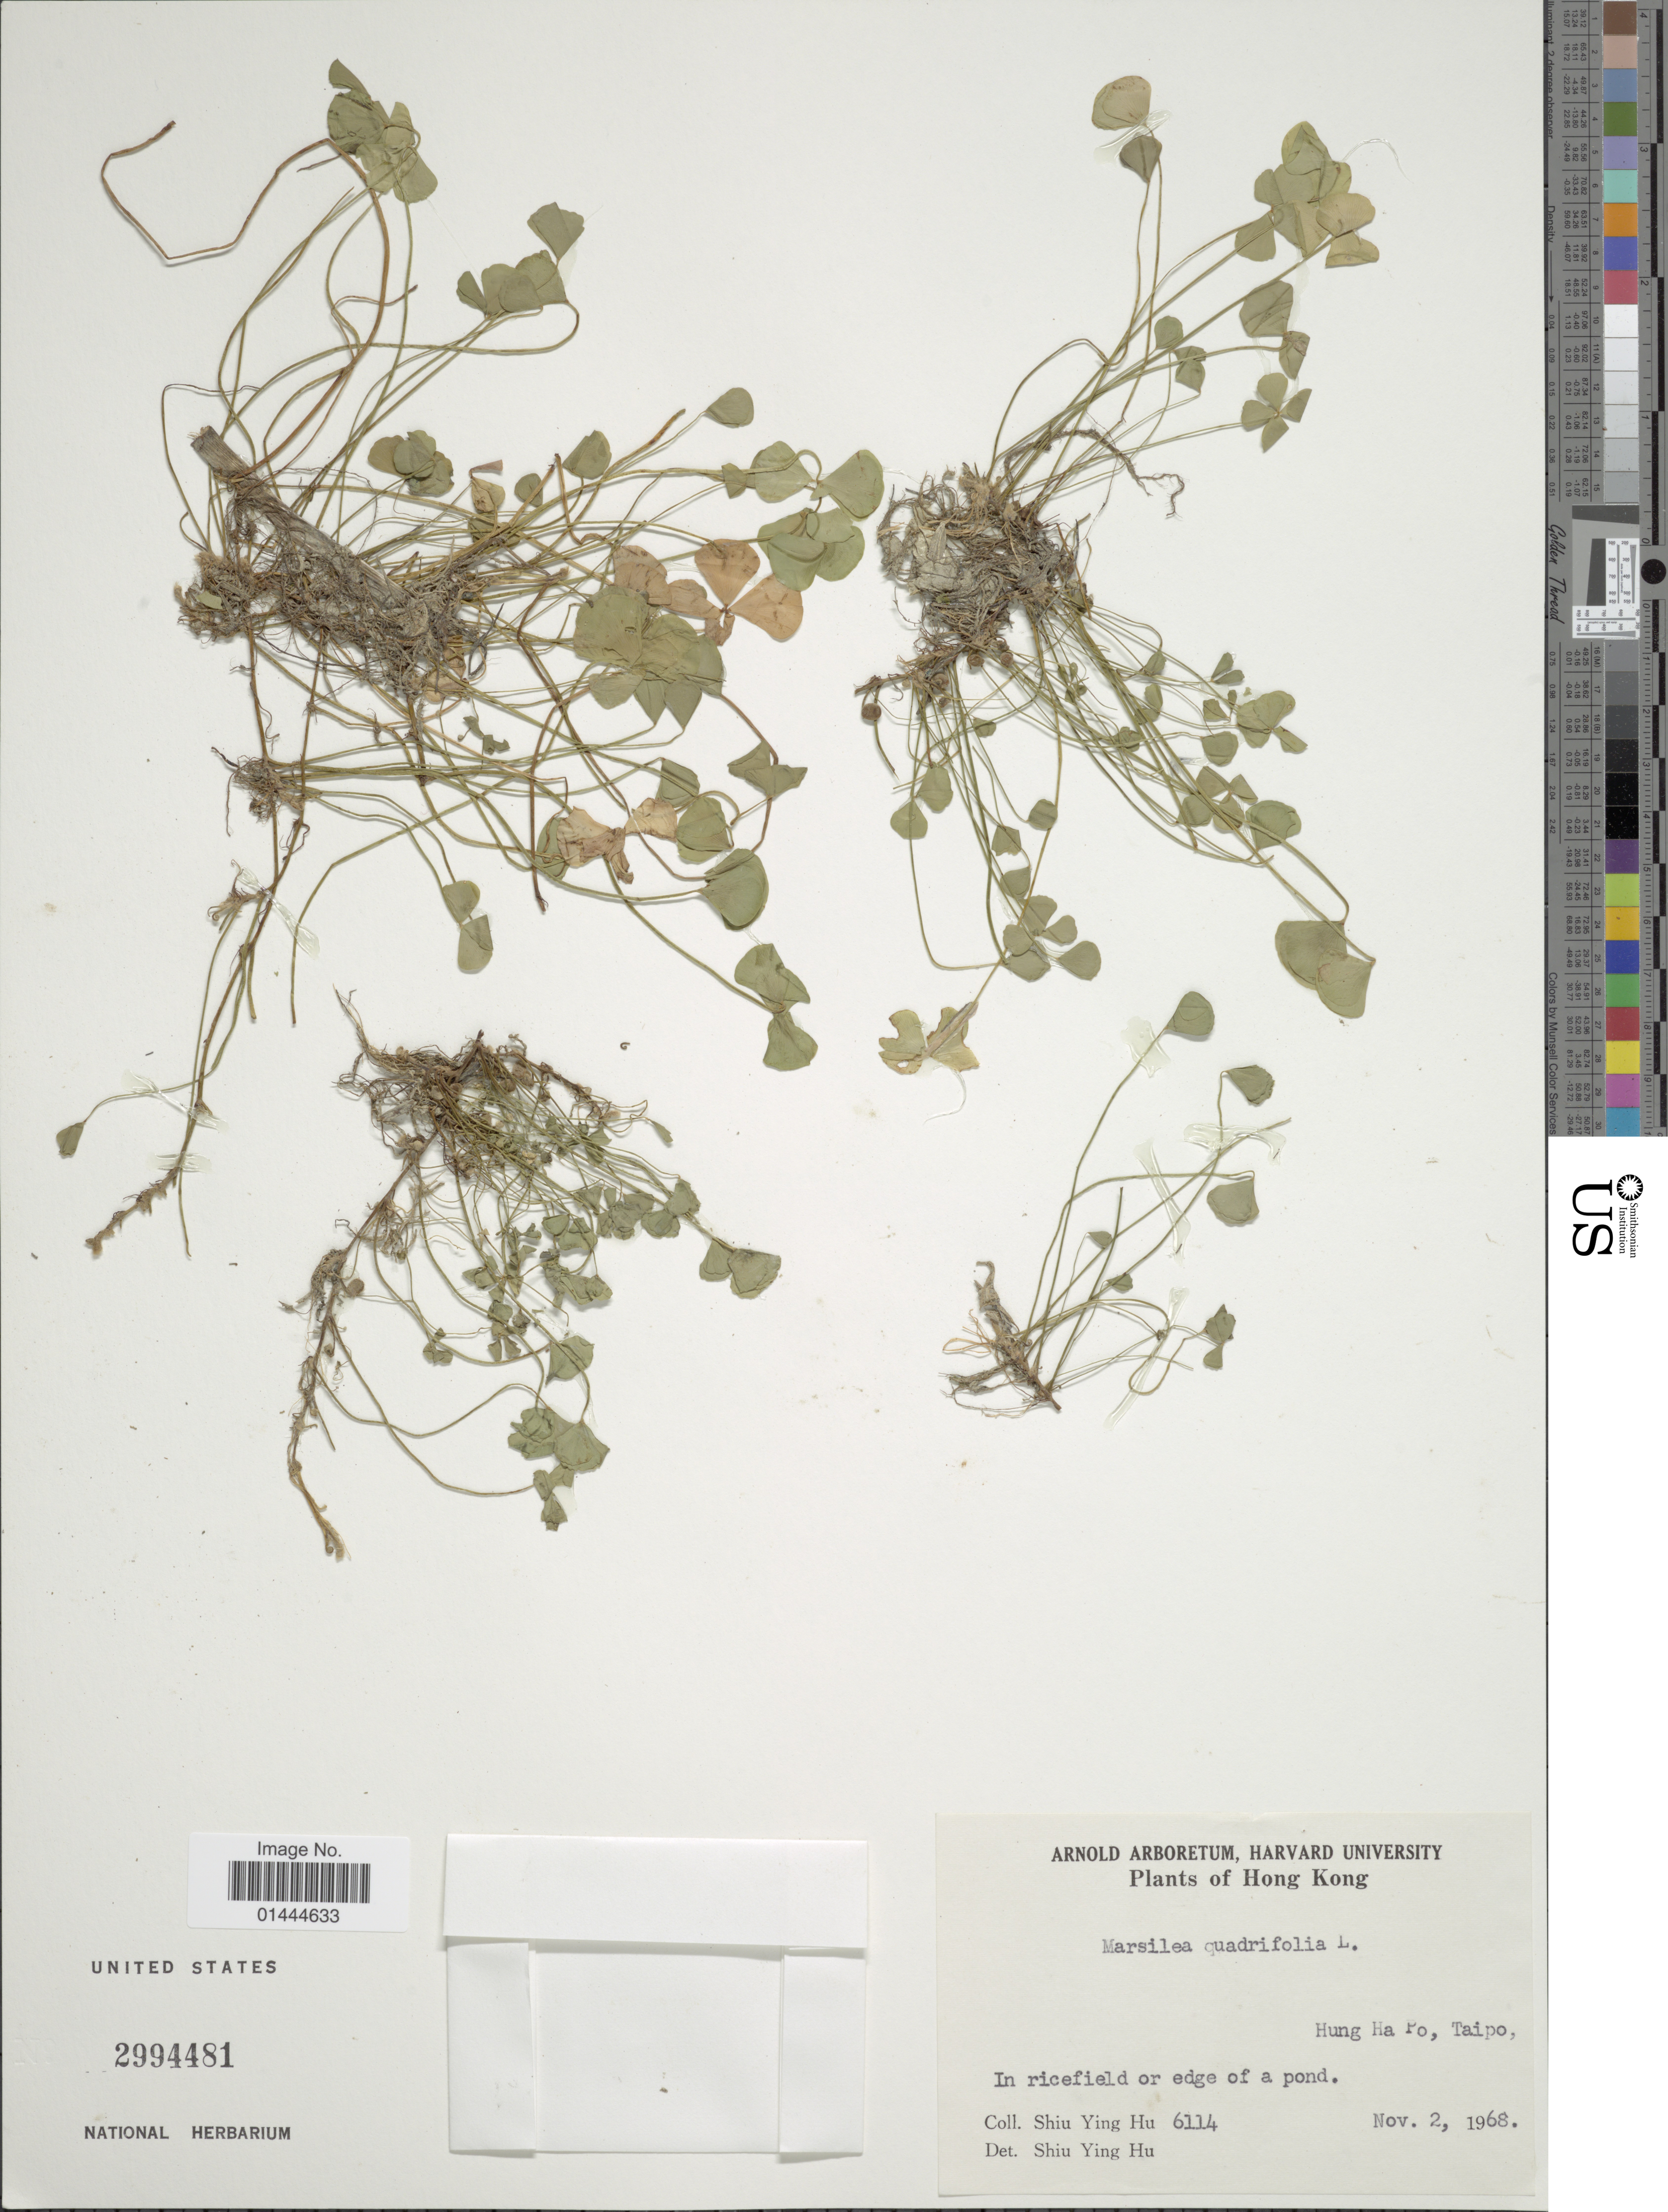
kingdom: Plantae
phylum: Tracheophyta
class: Polypodiopsida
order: Salviniales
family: Marsileaceae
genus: Marsilea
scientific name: Marsilea quadrifolia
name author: L.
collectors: S. Y. Hu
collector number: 6114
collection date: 1968-11-02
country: China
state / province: Hong Kong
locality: Hung Ha Po, Taipo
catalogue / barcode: US 2994481